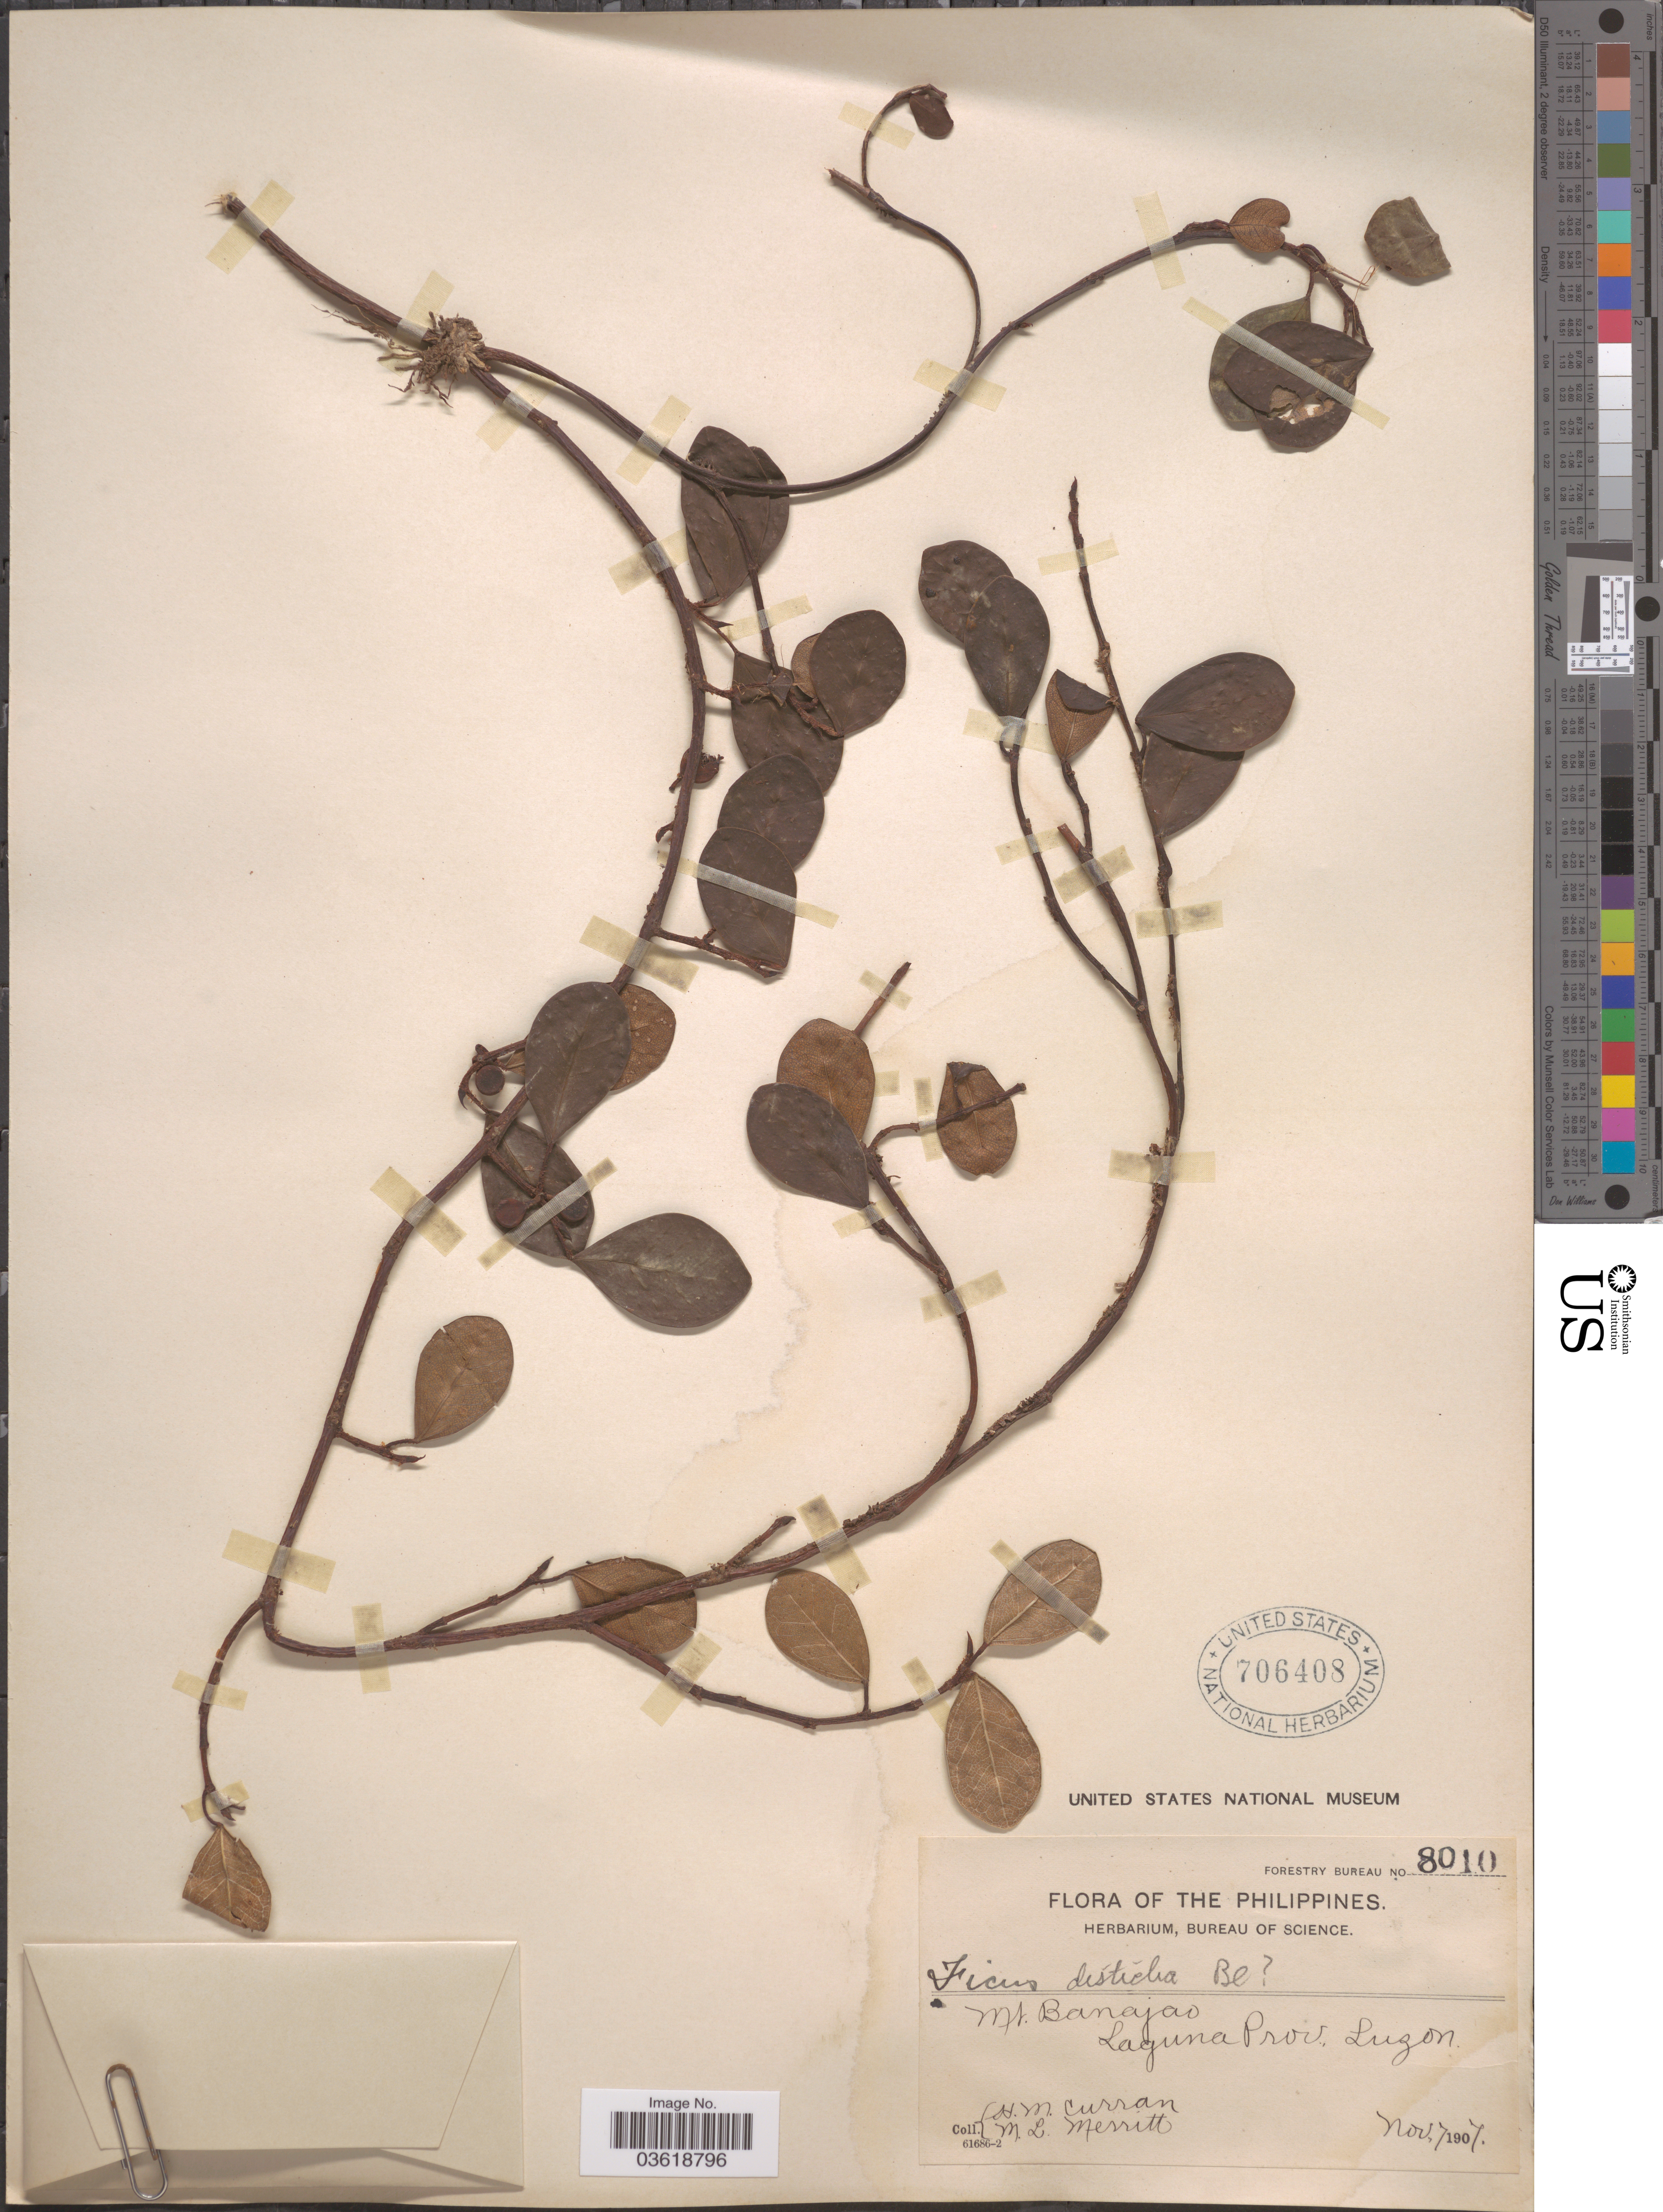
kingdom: Plantae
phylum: Tracheophyta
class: Magnoliopsida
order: Rosales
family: Moraceae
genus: Ficus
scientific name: Ficus disticha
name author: Blume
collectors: H. M. Curran & M. L. Merritt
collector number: Forestry Bureau 8010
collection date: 1907-11-07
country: Philippines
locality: Mt. Banajao. Laguna Prov. Luzon.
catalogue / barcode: US 706408